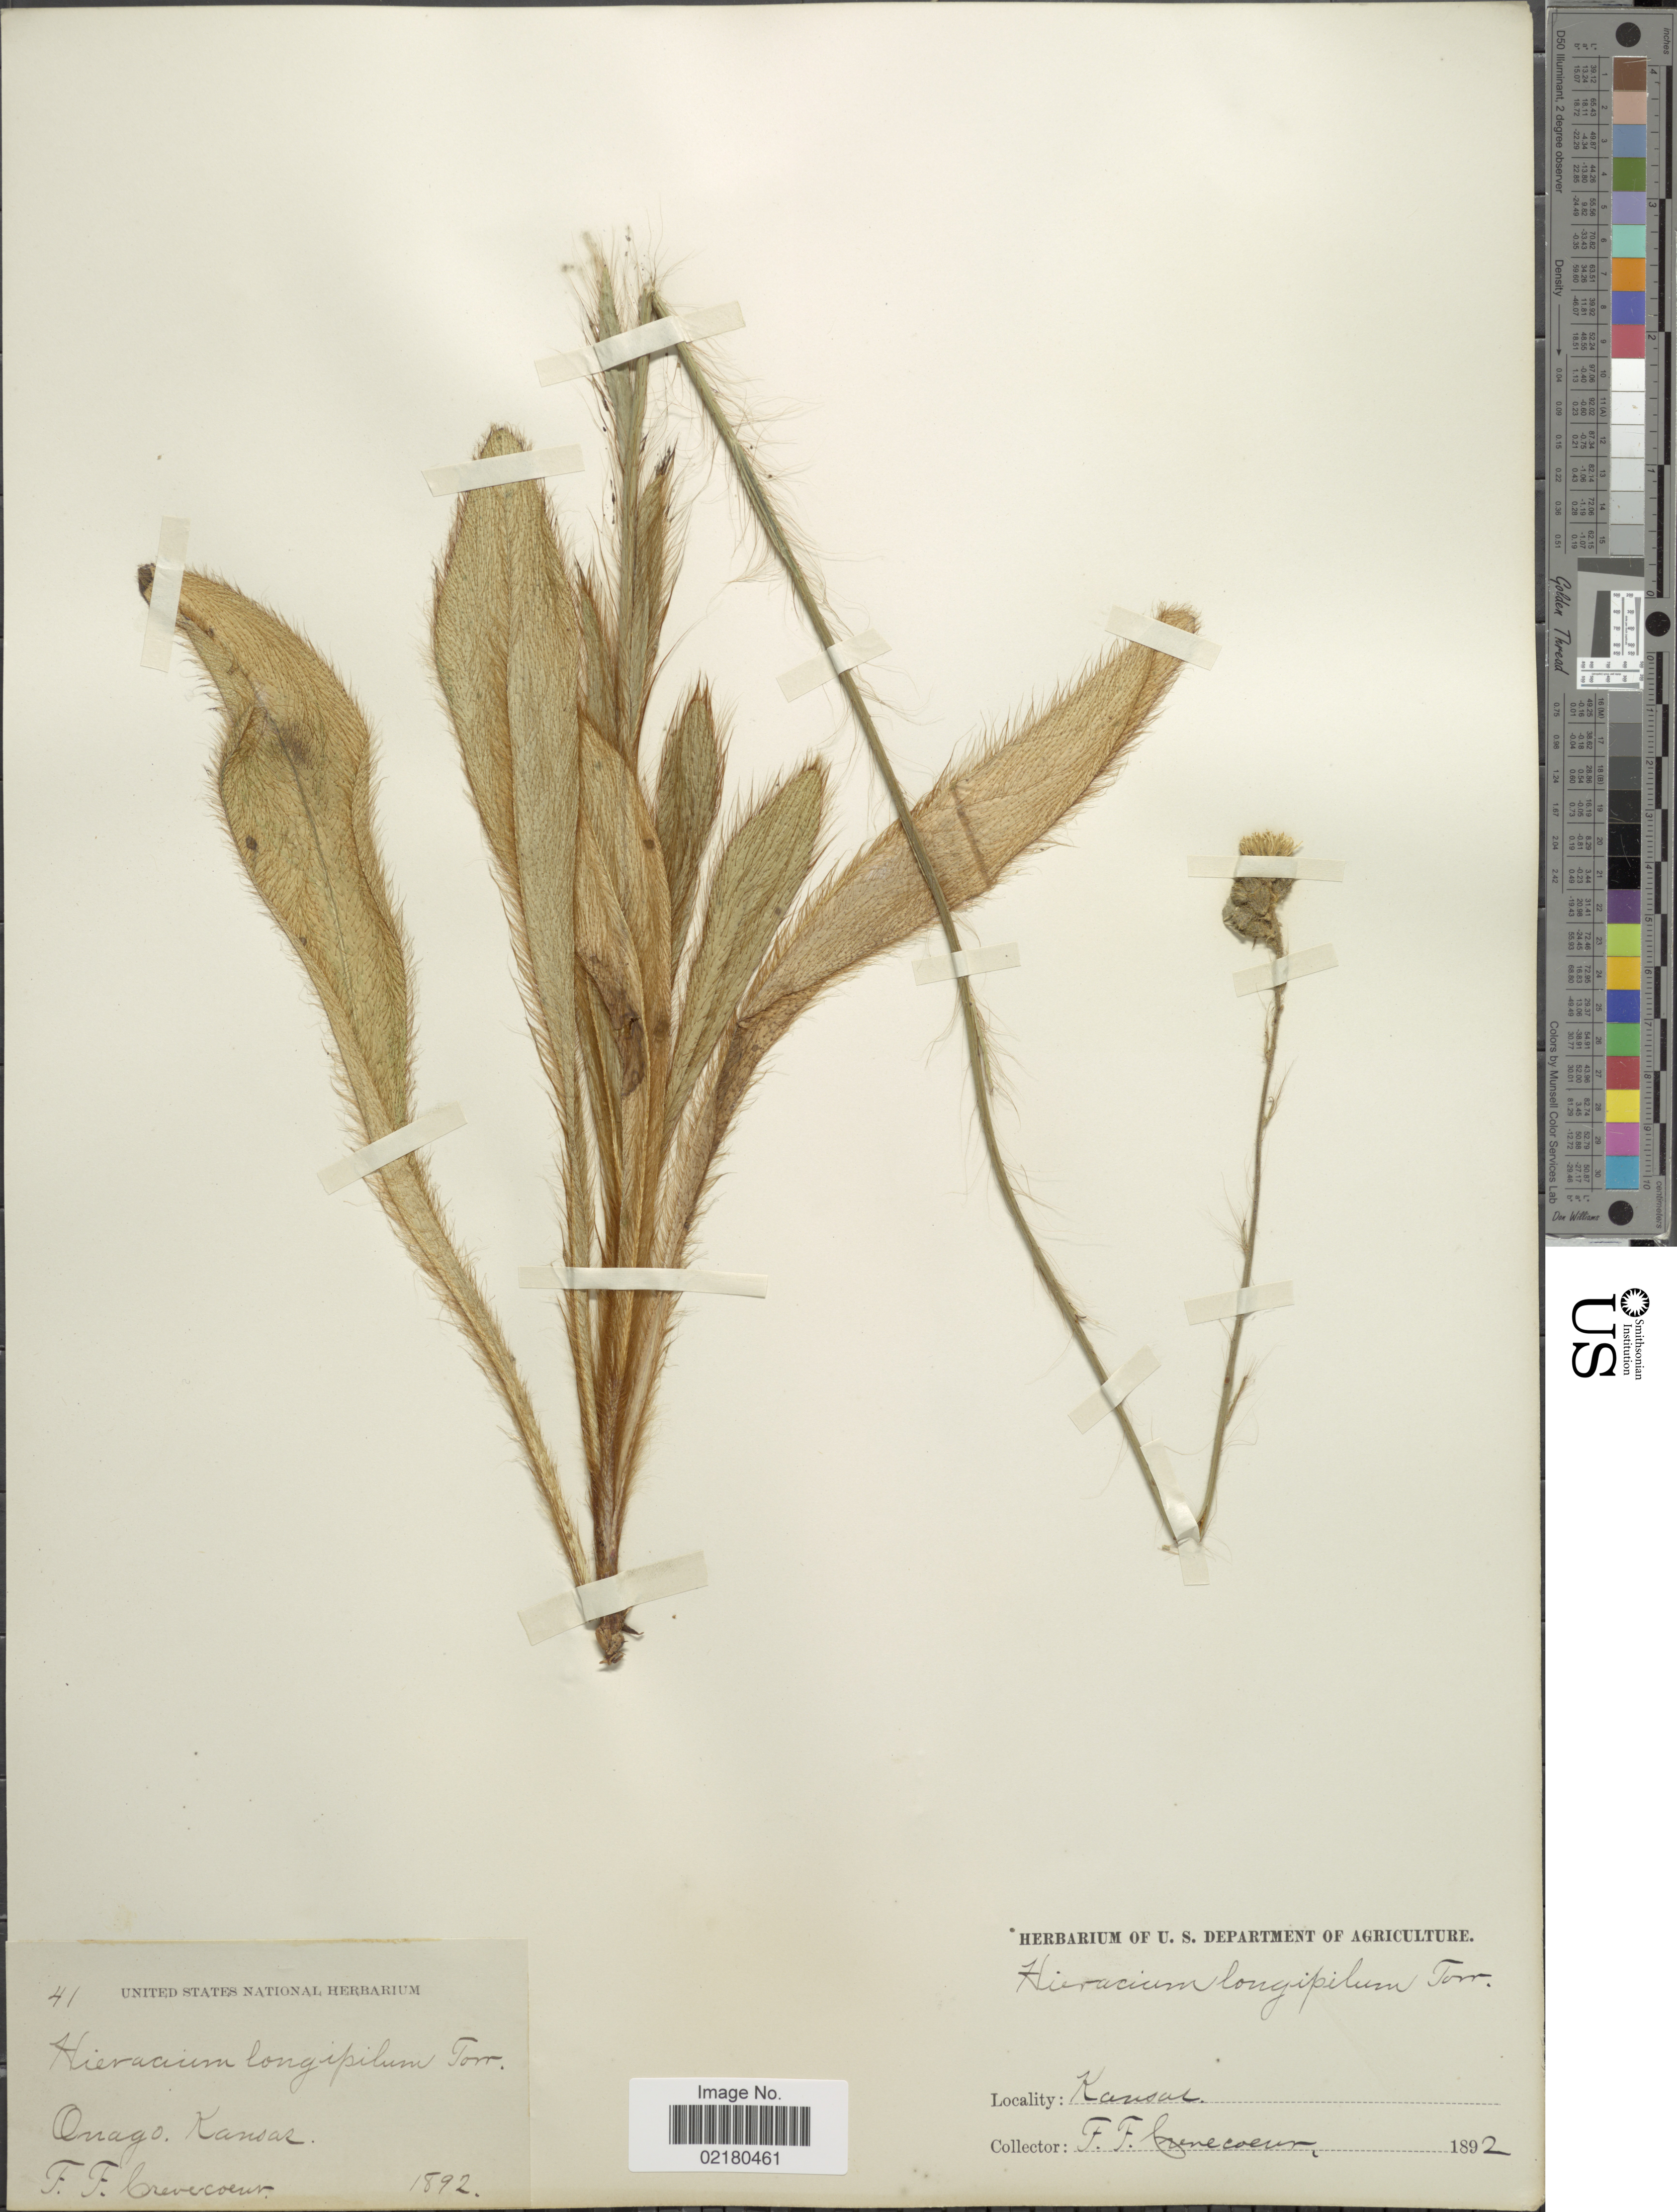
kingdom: Plantae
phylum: Tracheophyta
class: Magnoliopsida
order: Asterales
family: Asteraceae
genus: Hieracium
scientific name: Hieracium longipilum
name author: Torr. ex Hook.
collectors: F. F. Crevecoeur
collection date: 1892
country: United States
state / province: Kansas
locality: Onago